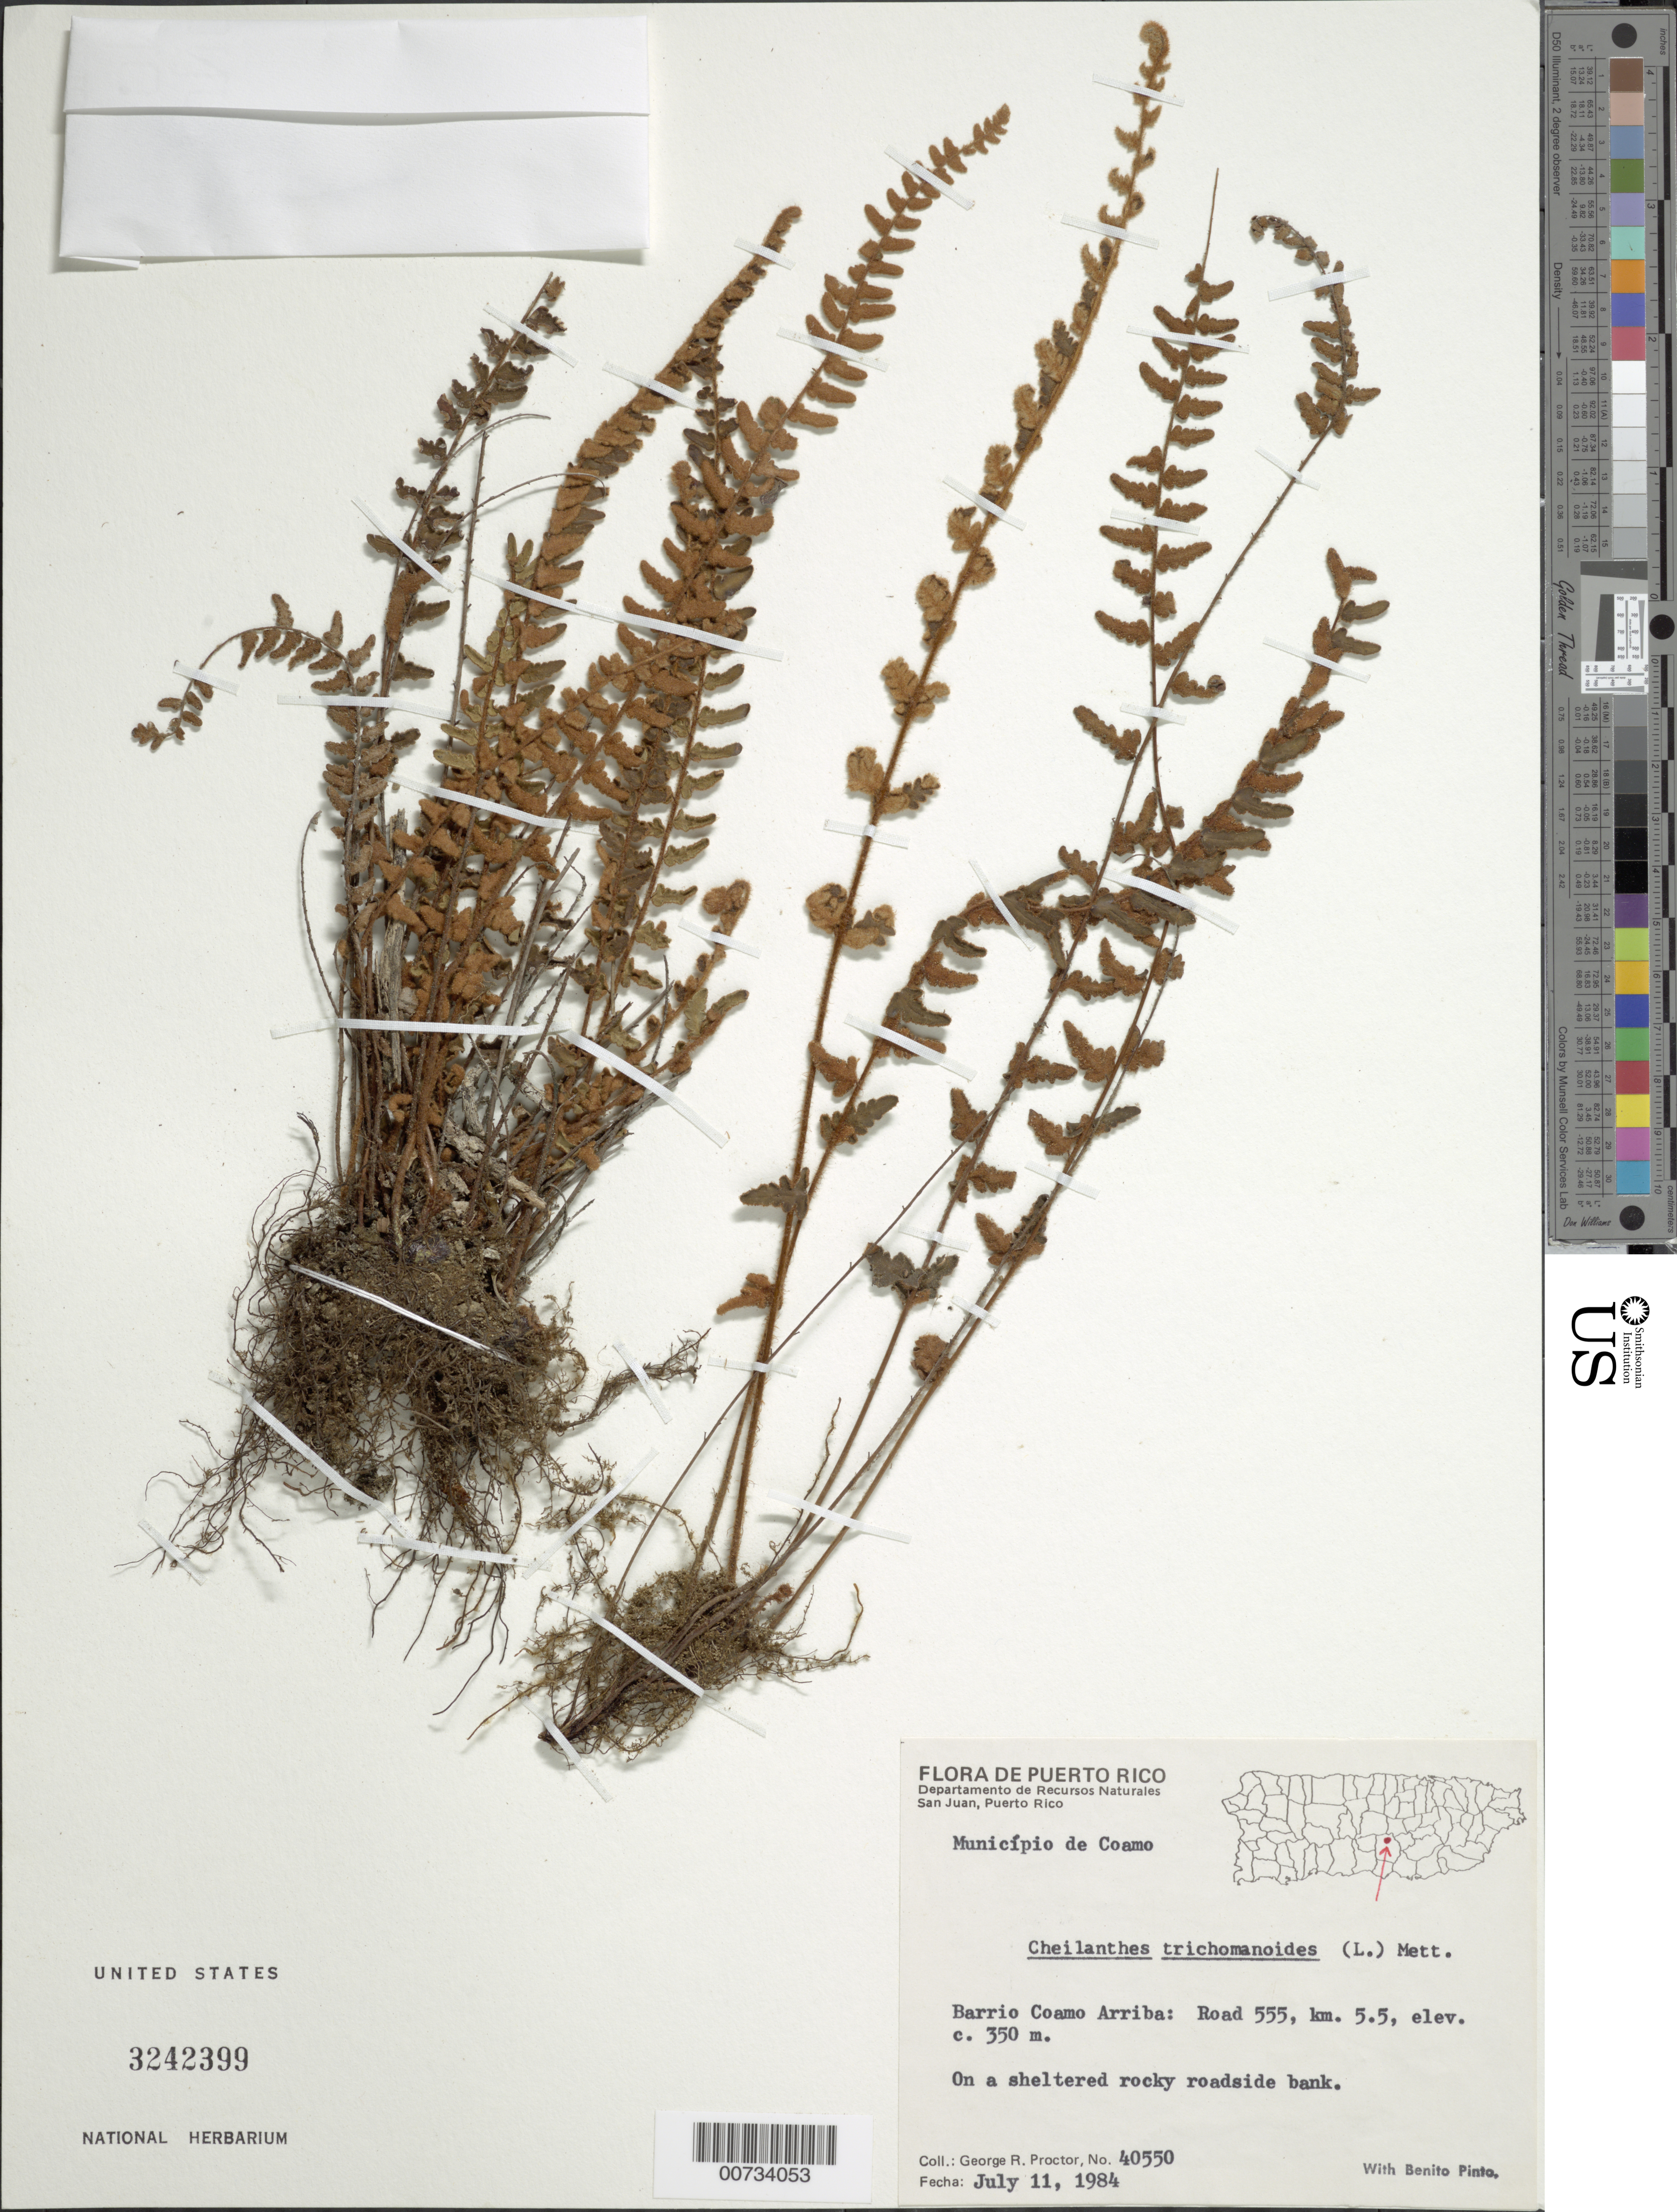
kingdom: Plantae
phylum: Tracheophyta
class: Polypodiopsida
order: Polypodiales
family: Pteridaceae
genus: Notholaena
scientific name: Notholaena trichomanoides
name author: (L.) Desv.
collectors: G. R. Proctor & B. Pinto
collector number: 40550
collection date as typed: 11 Jul 1984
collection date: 1984-07-11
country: Puerto Rico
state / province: Coamo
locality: Mun. Coamo, Barrio Coamo Arriba: Road 555, km 5.5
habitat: On a sheltered rocky roadside bank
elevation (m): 350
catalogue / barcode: US 3242399